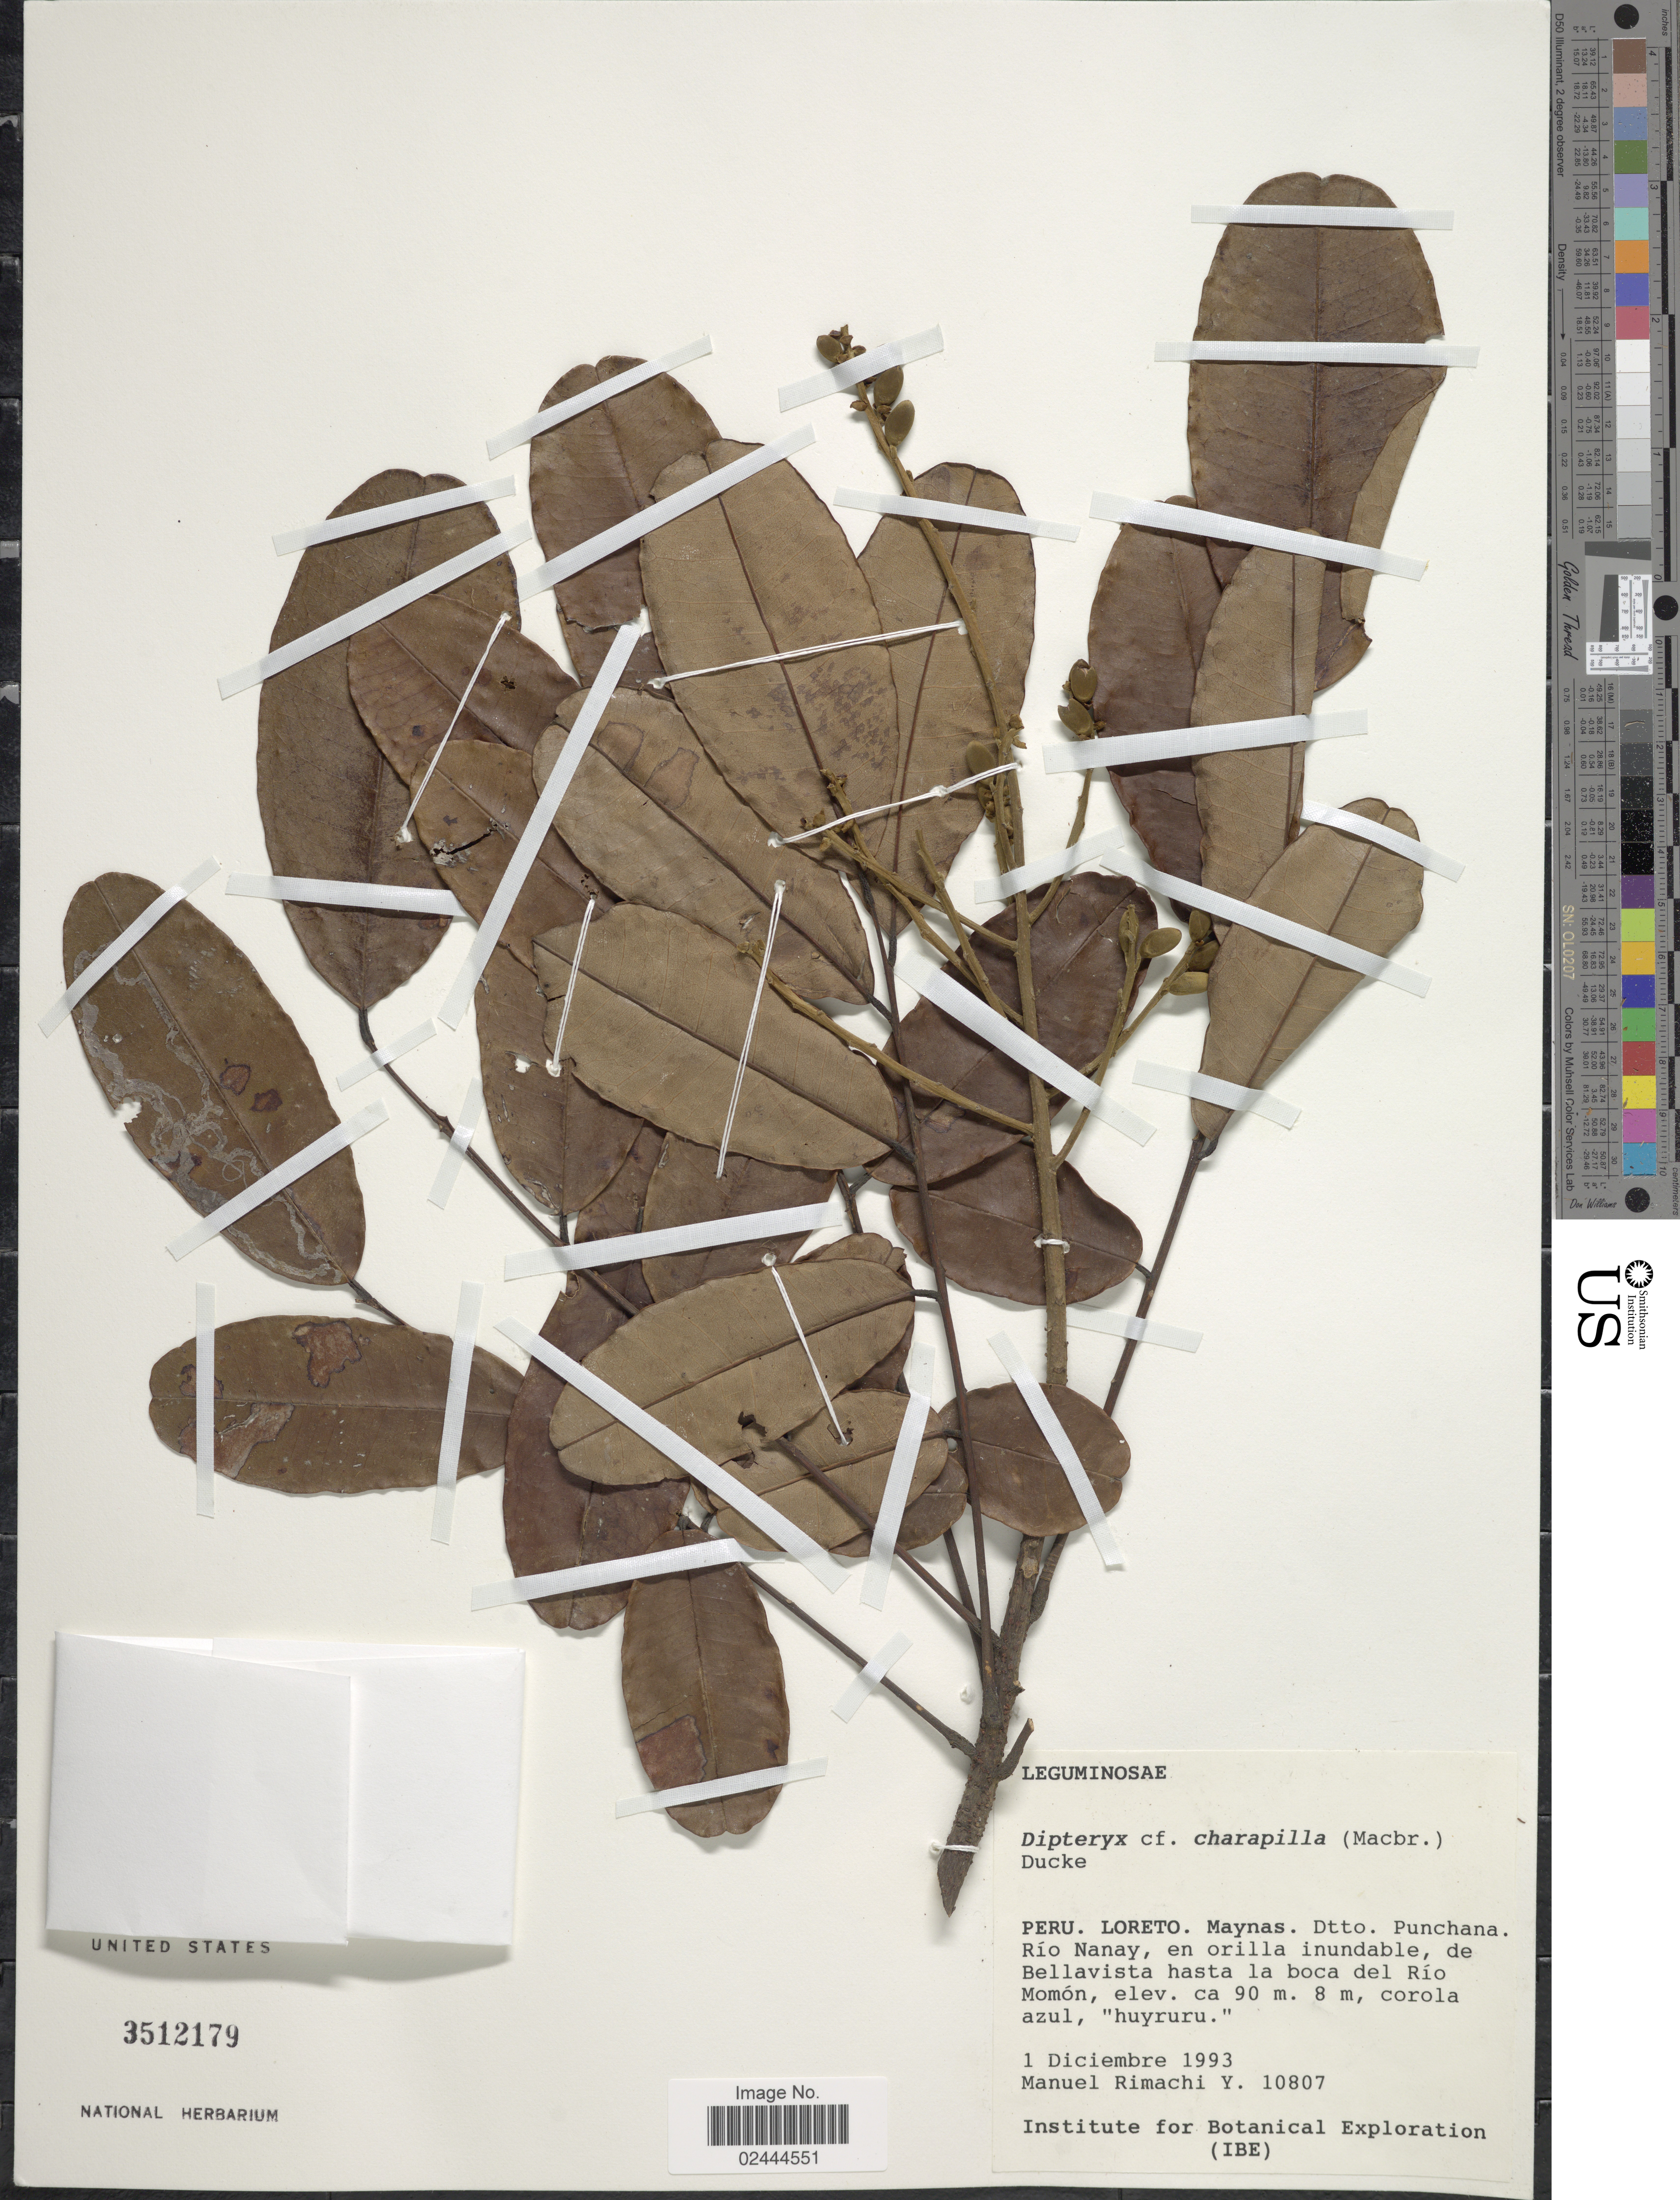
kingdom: Plantae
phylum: Tracheophyta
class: Magnoliopsida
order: Fabales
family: Fabaceae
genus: Dipteryx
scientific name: Dipteryx charapilla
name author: (J.F. Macbr.) Ducke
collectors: M. Rimachi Y.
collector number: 10807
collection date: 1993-12-01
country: Peru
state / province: Loreto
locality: Maynas. Dtto. Punchana. Río Nanay, en orilla inundable, de Bellavista hasta la boca del Río Momón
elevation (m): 90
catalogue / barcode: US 3512179